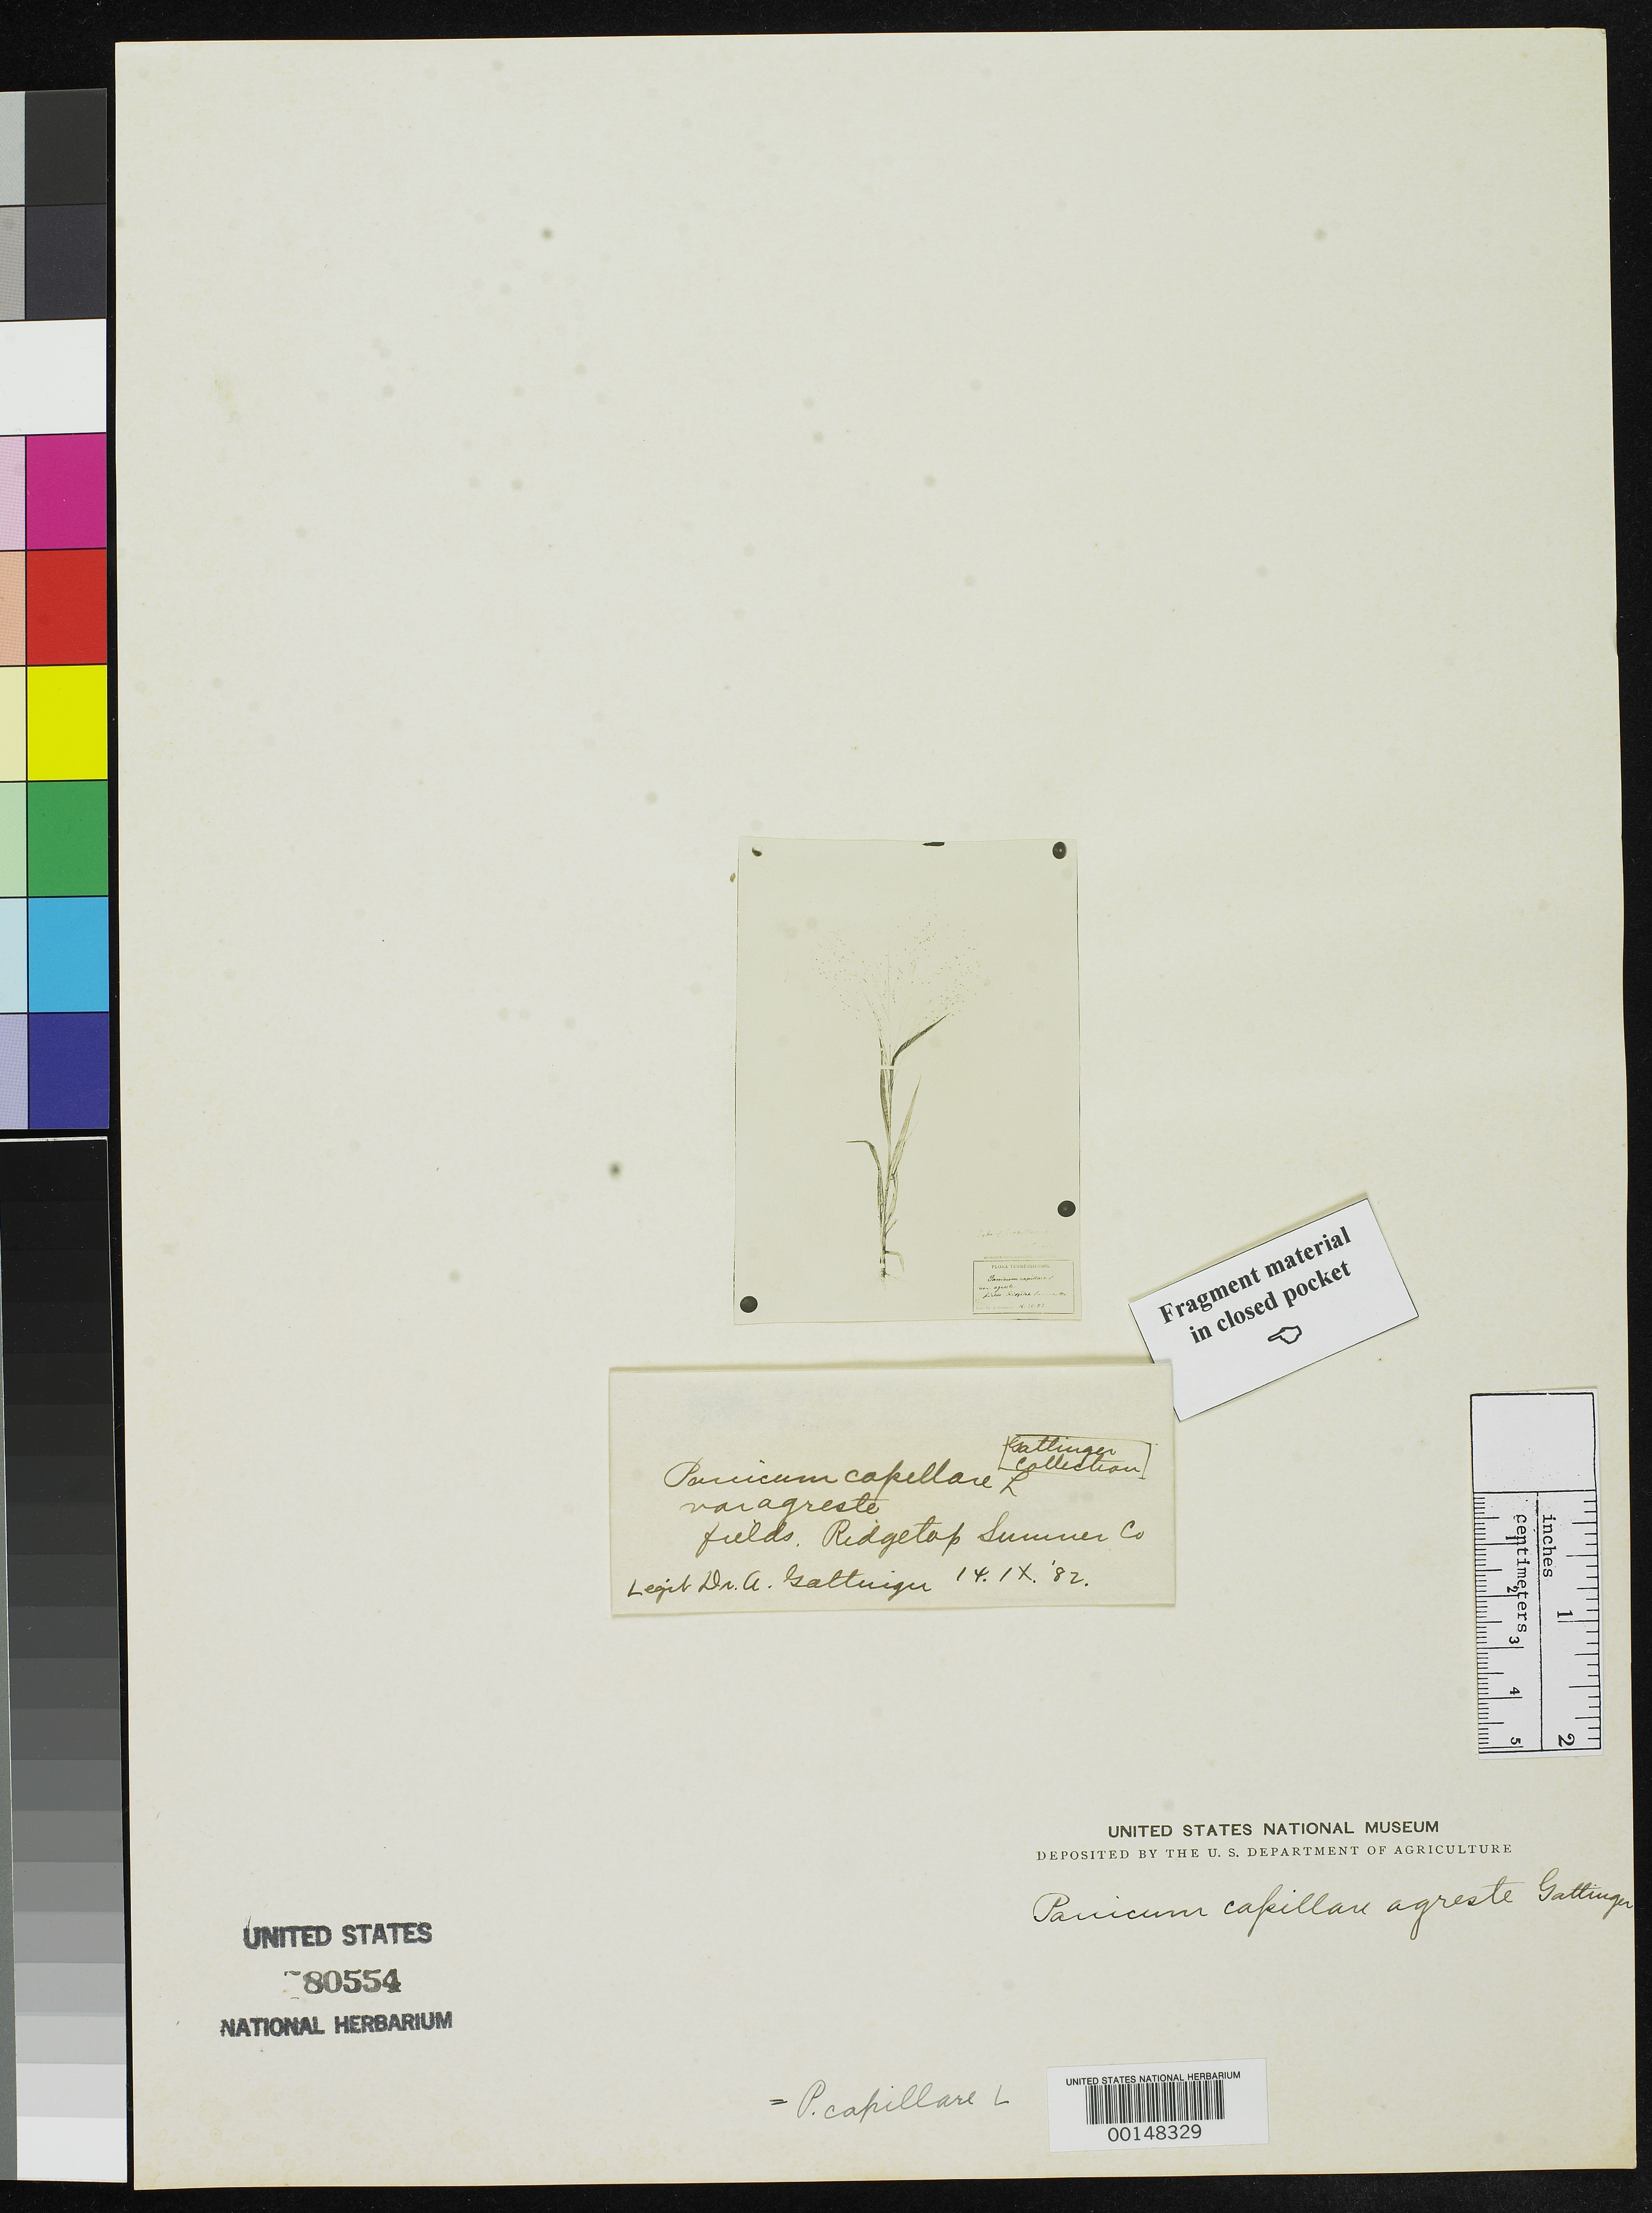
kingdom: Plantae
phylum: Tracheophyta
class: Liliopsida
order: Poales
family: Poaceae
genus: Panicum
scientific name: Panicum capillare var. agreste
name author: Gatt.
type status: Type Fragment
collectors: A. Gattinger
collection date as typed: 14 Sep 1882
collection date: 1882-09-14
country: United States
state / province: Tennessee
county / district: Sumner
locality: Ridge Top.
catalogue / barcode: US 80554